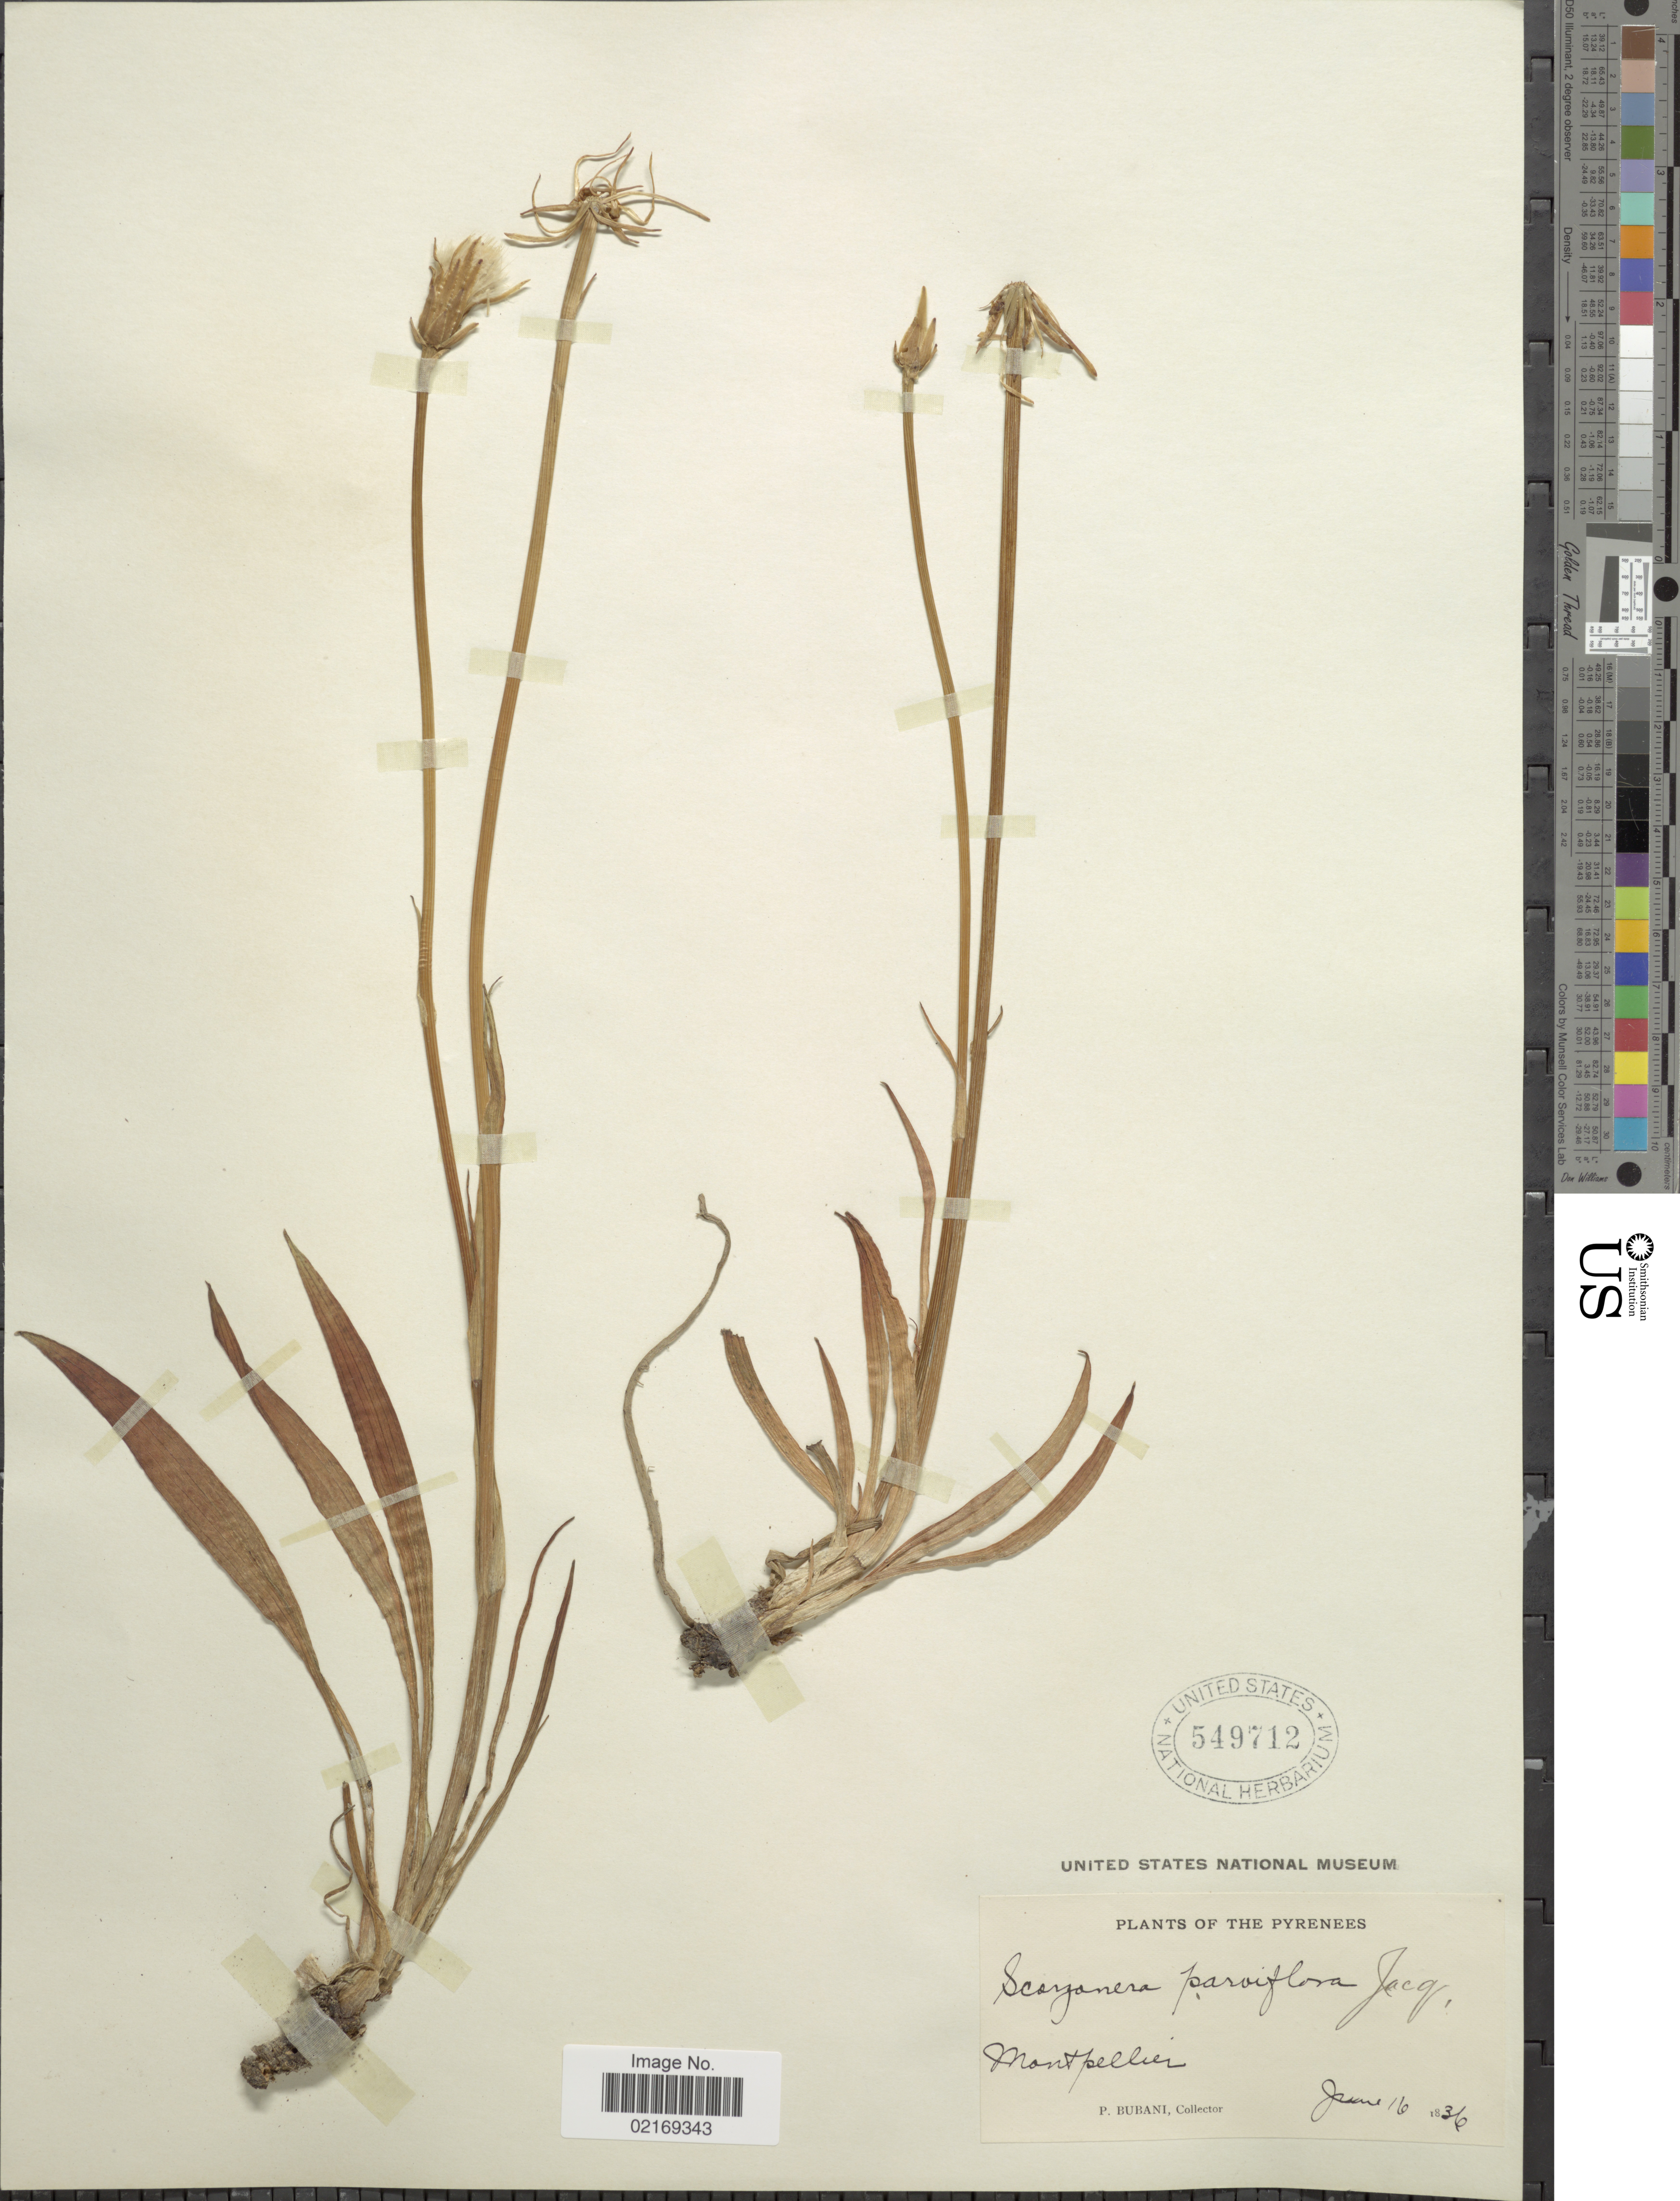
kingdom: Plantae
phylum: Tracheophyta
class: Magnoliopsida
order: Asterales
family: Asteraceae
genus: Scorzonera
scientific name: Scorzonera parviflora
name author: Jacq.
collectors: P. Bubani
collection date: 1836-06-16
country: France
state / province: Occitanie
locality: Pyrenees, Montpellier.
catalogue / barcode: US 549712